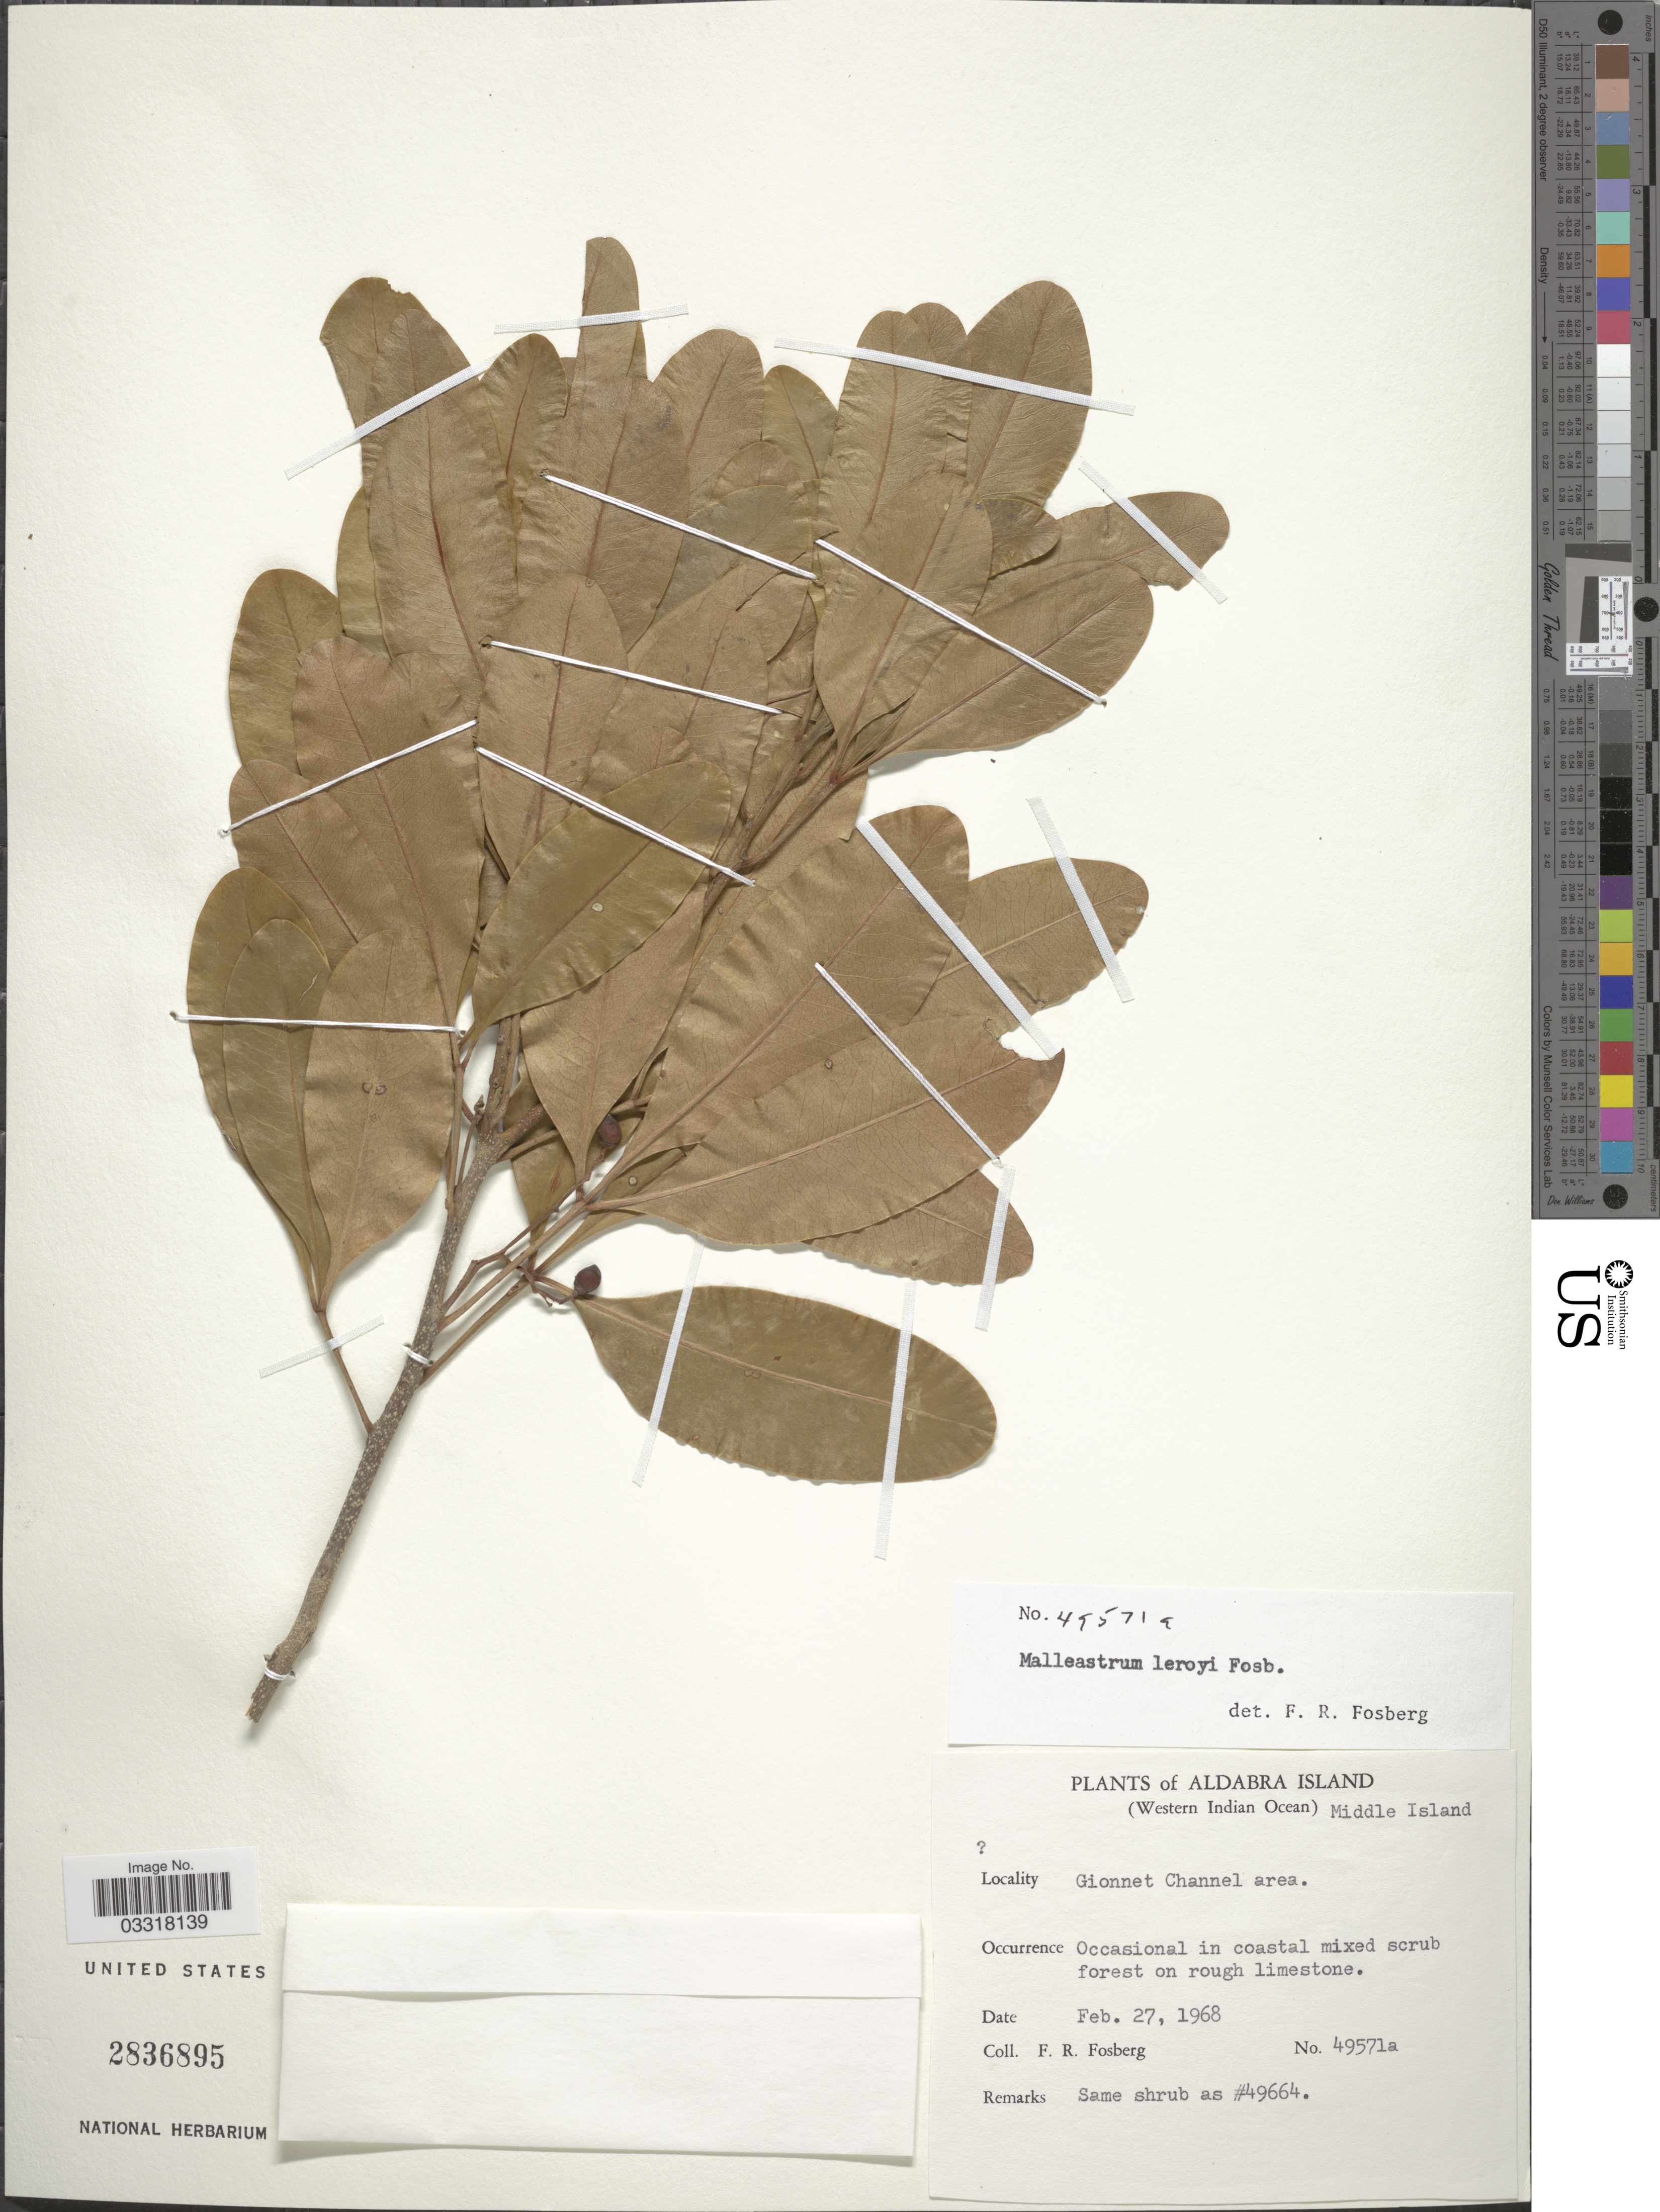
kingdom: Plantae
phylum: Tracheophyta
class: Magnoliopsida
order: Sapindales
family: Meliaceae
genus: Malleastrum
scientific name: Malleastrum leroyi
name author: Fosberg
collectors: F. R. Fosberg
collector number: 49571a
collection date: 1968-02-27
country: Seychelles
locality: Aldabra Island (Western Indian Ocean) Middle Island. Gionnet Channel area.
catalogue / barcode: US 2836895